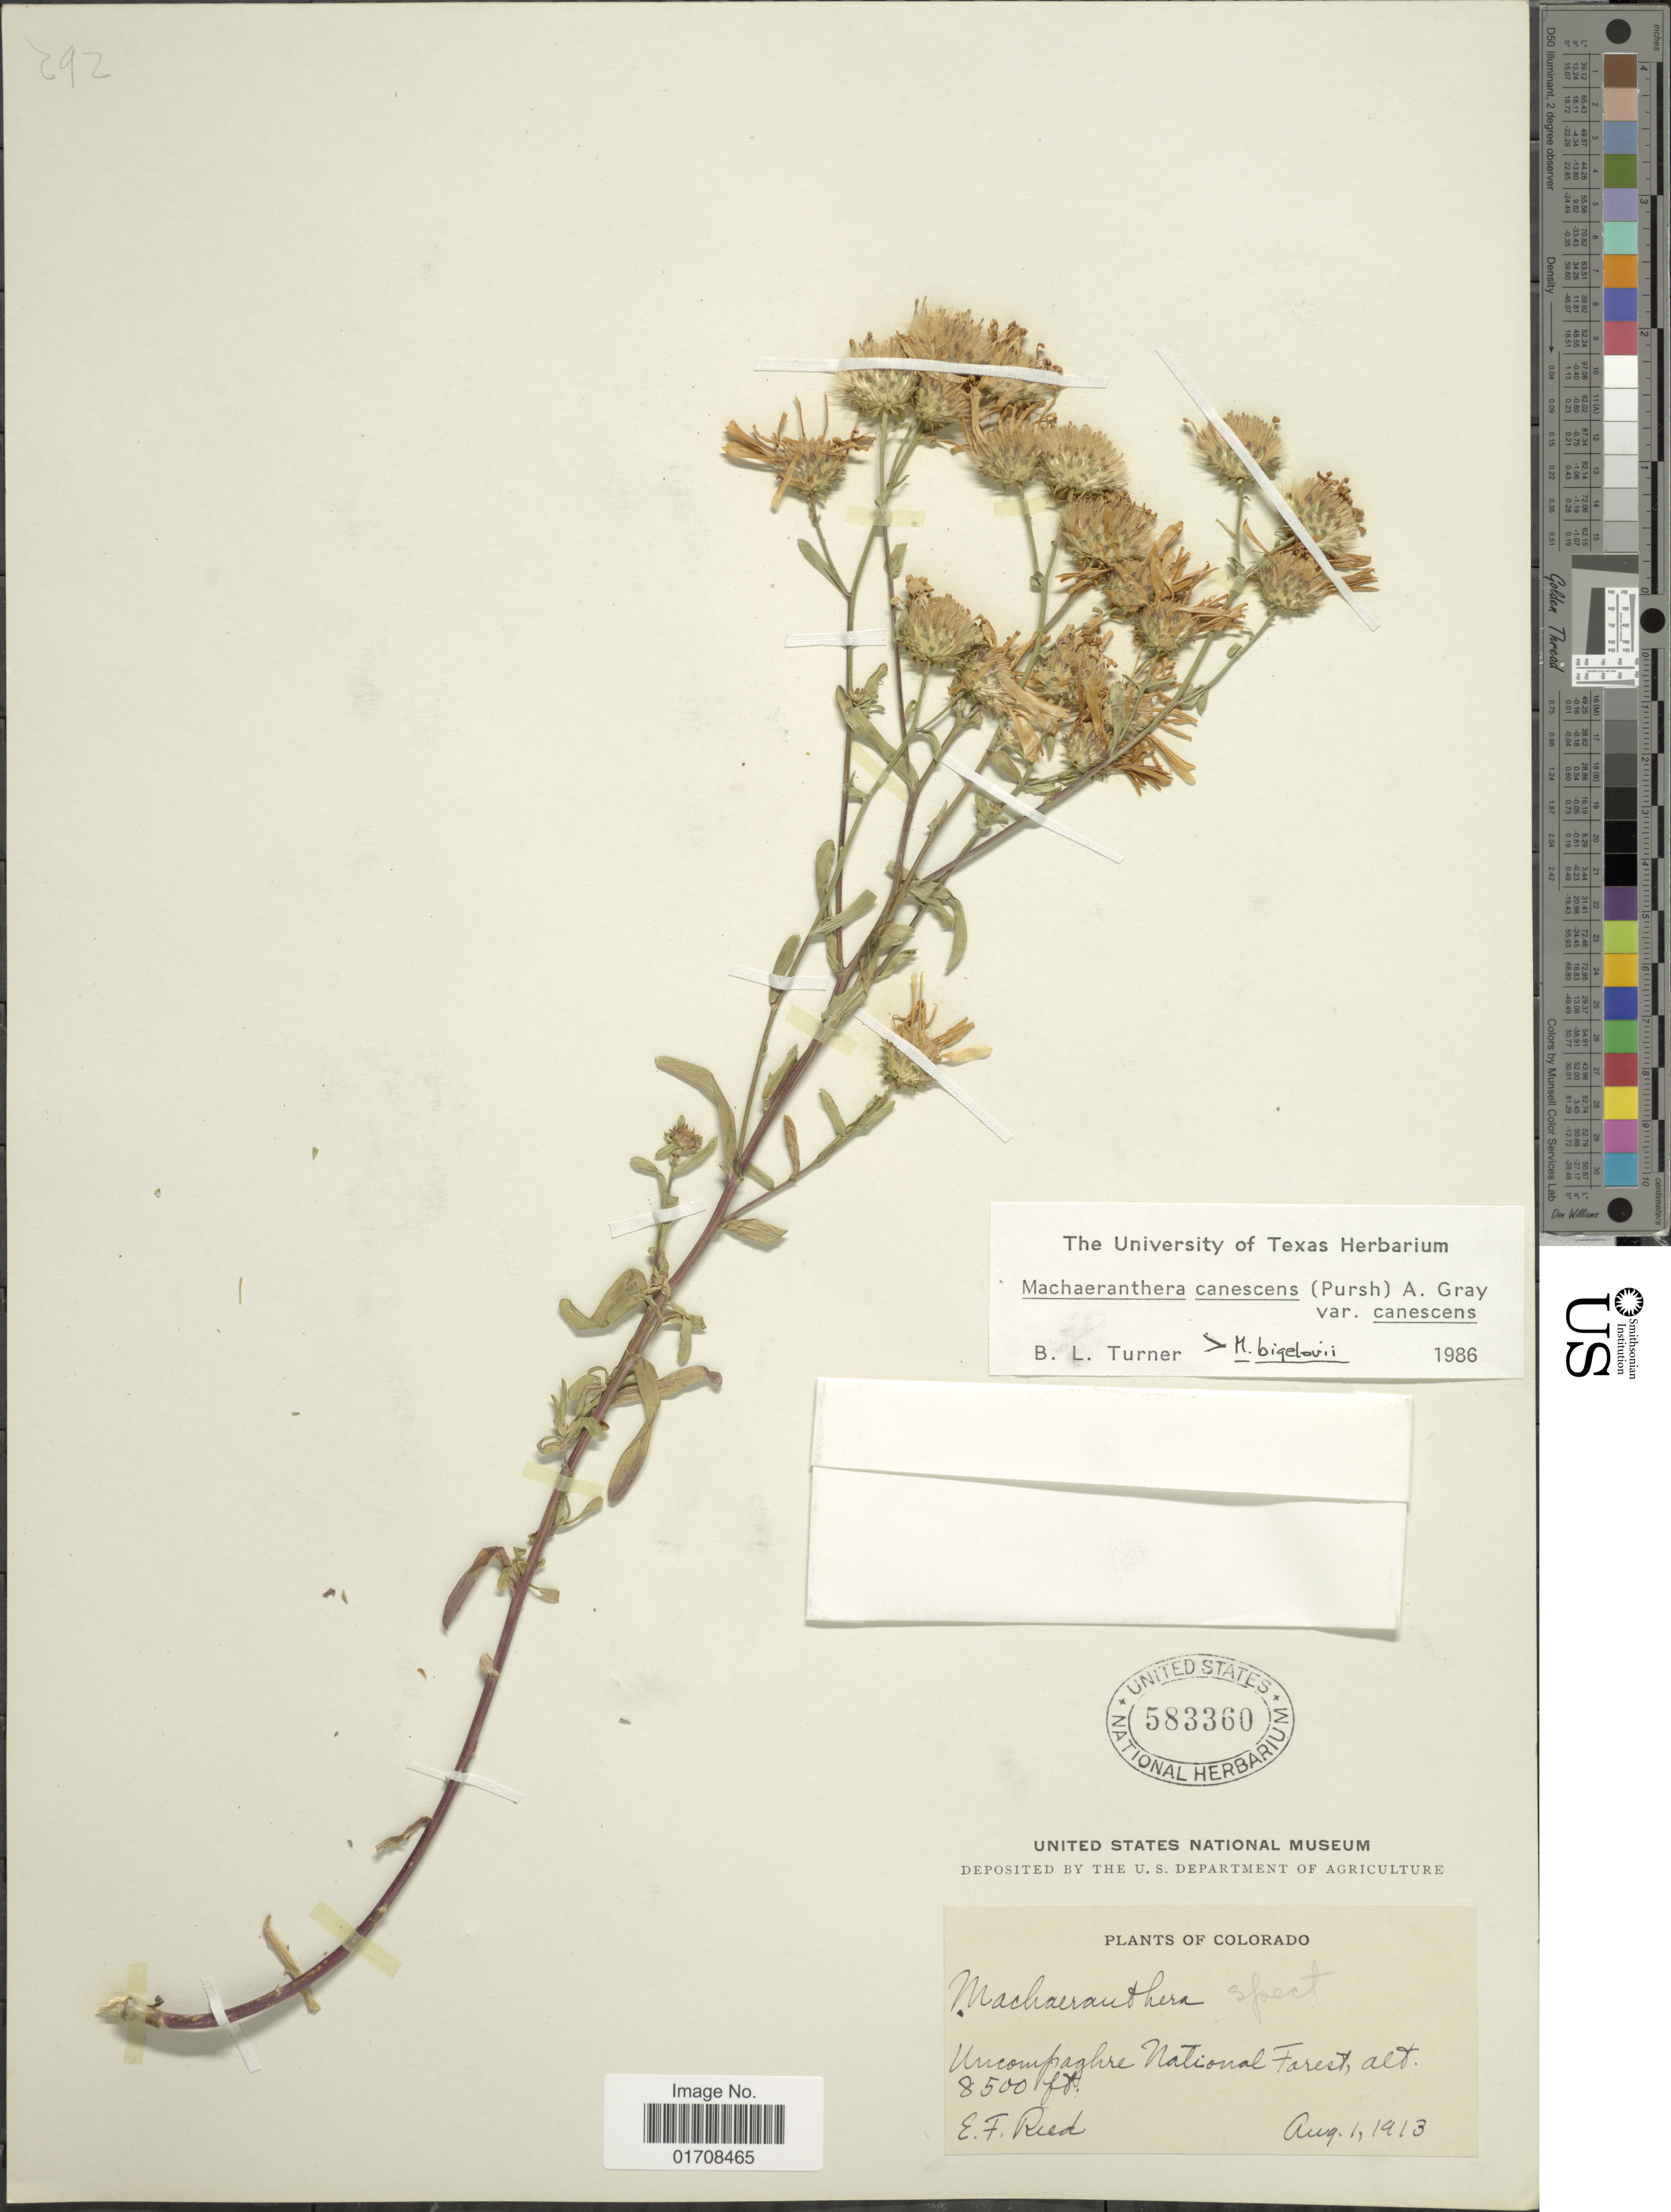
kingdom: Plantae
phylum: Tracheophyta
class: Magnoliopsida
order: Asterales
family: Asteraceae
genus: Machaeranthera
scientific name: Machaeranthera canescens var. canescens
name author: (Pursh) A. Gray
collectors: E. Reed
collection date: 1913-08-01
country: United States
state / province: Colorado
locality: Uncompaghre National Forest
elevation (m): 2591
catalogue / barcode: US 583360